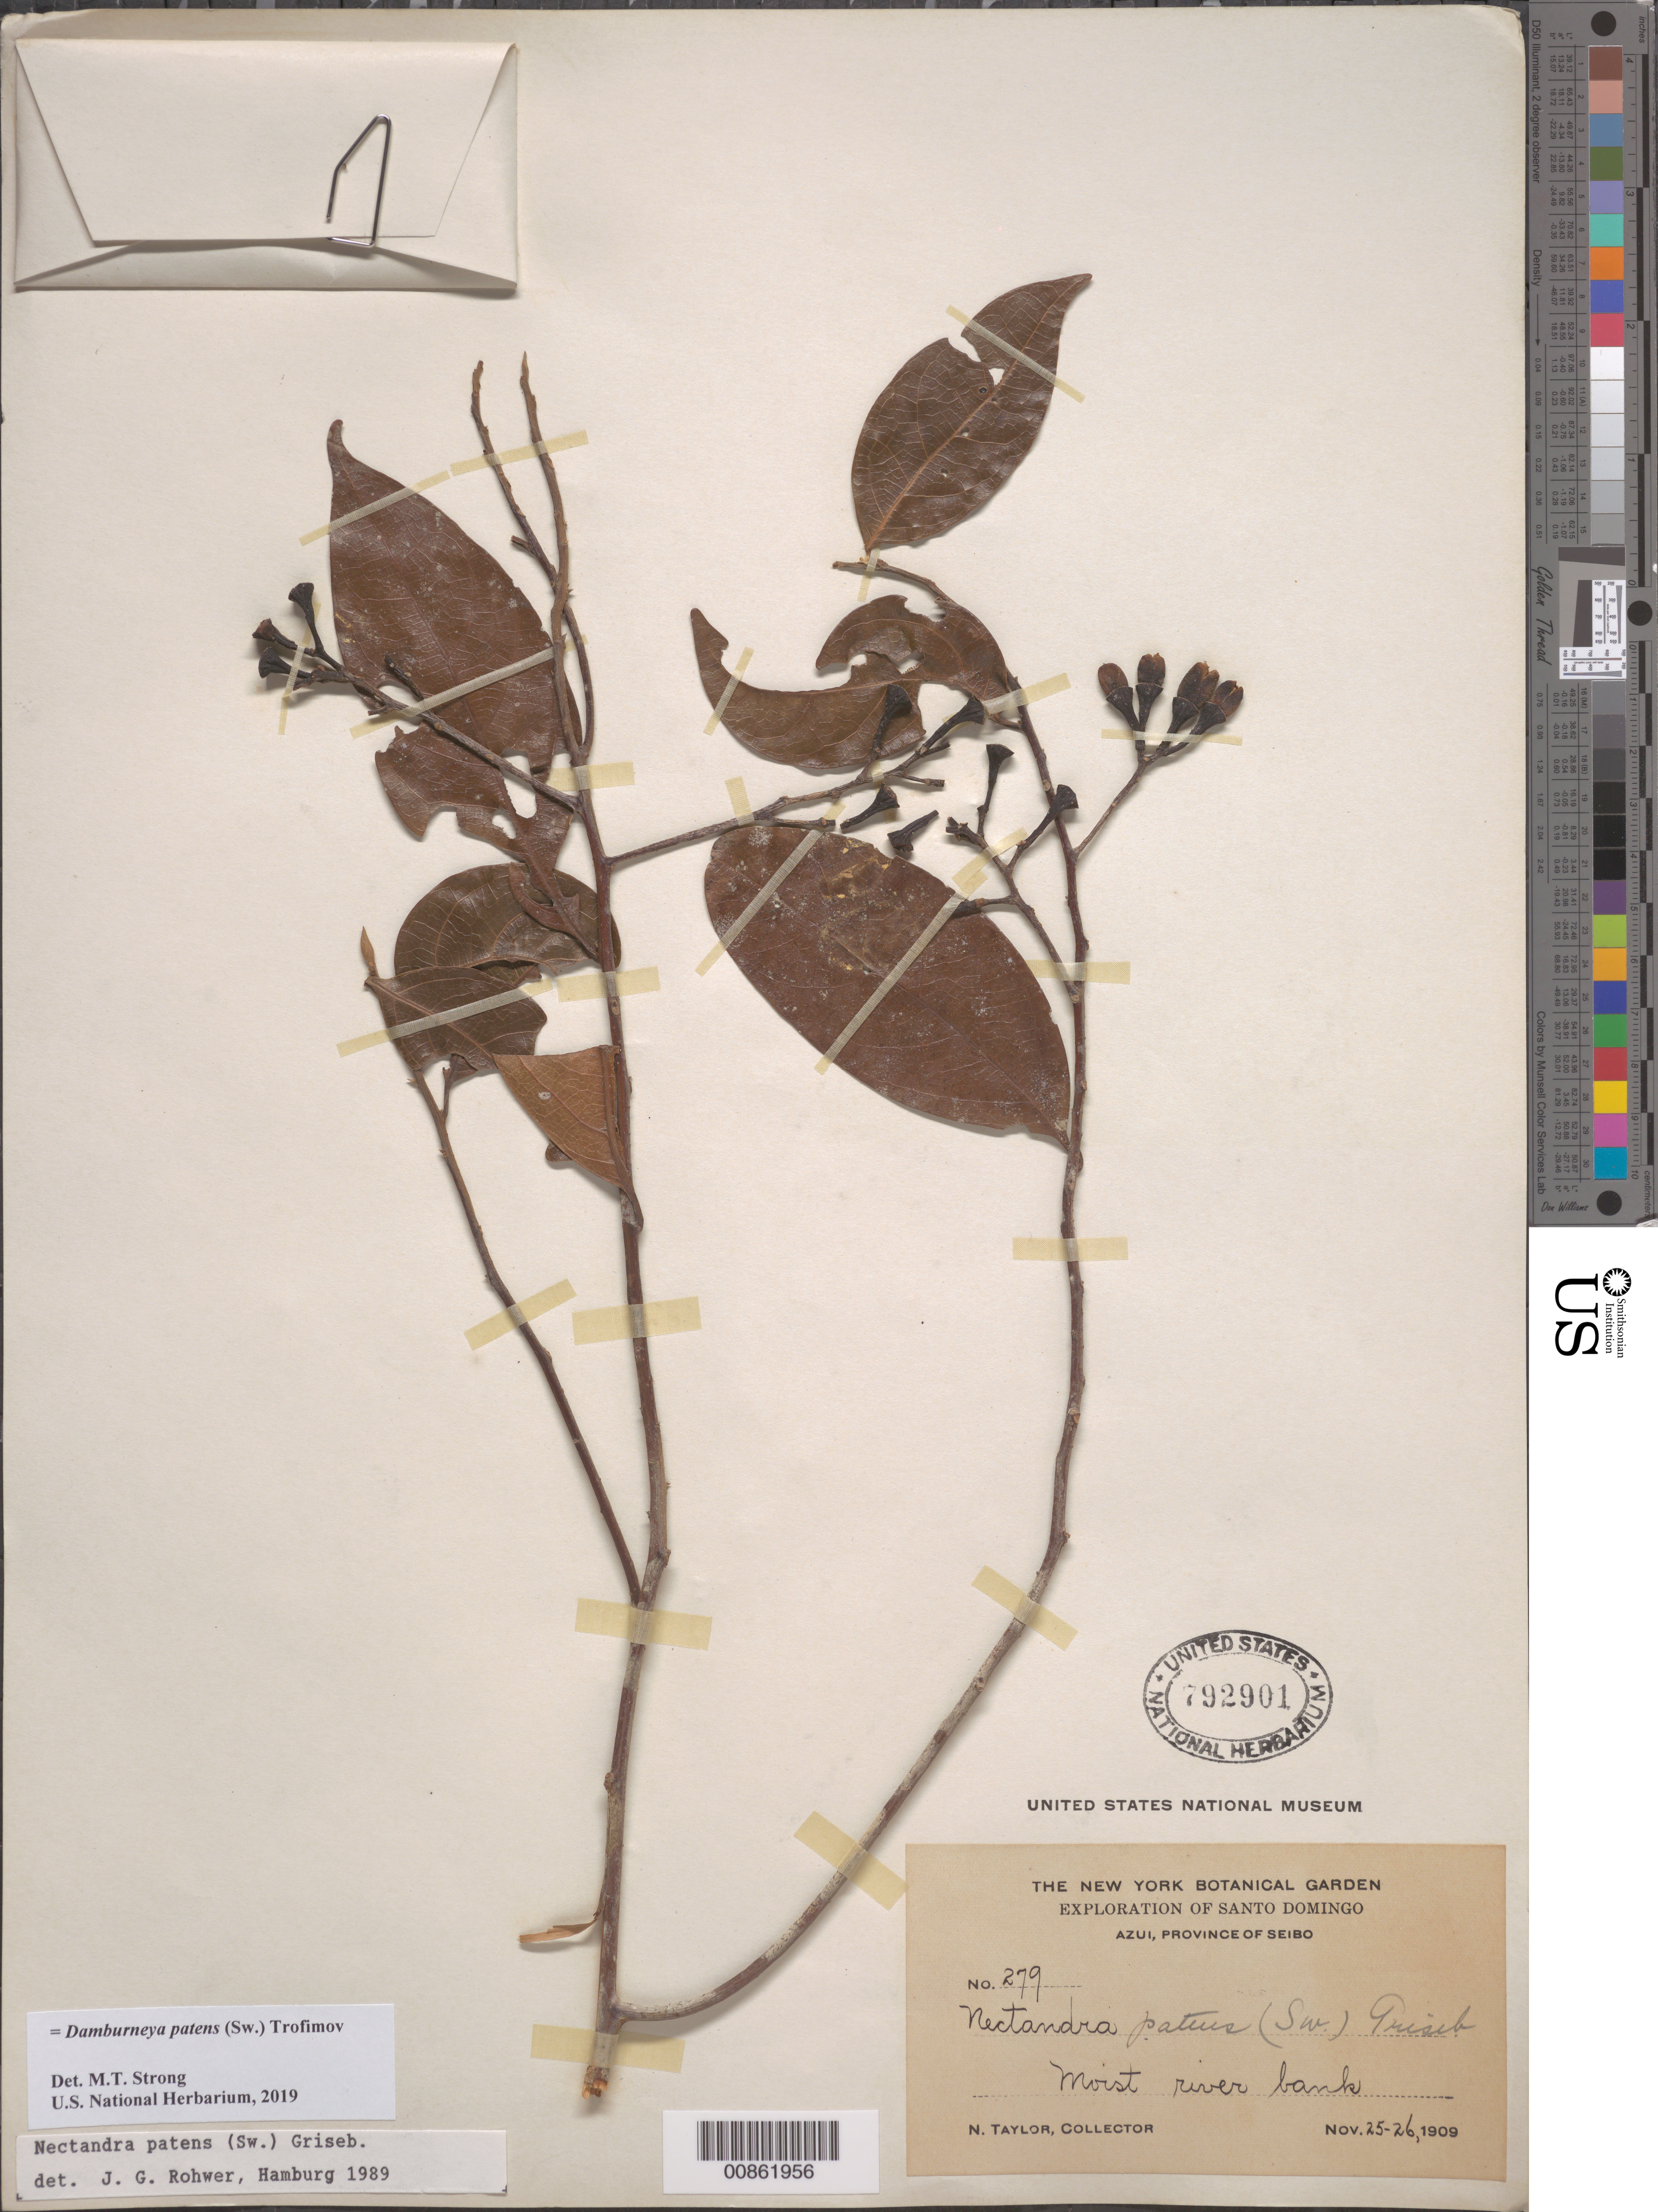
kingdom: Plantae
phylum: Tracheophyta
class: Magnoliopsida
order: Laurales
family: Lauraceae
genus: Damburneya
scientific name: Damburneya patens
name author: (Sw.) Trofimov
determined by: Strong, M. T., (US), Smithsonian Institution - National Museum of Natural History (UNITED STATES)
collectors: N. Taylor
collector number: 279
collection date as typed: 25 Nov 1909 to 26 Nov 1909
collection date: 1909-11-25/1909-11-26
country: Dominican Republic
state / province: El Seibo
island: Hispaniola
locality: Azui.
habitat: Moist river bank.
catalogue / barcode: US 792901